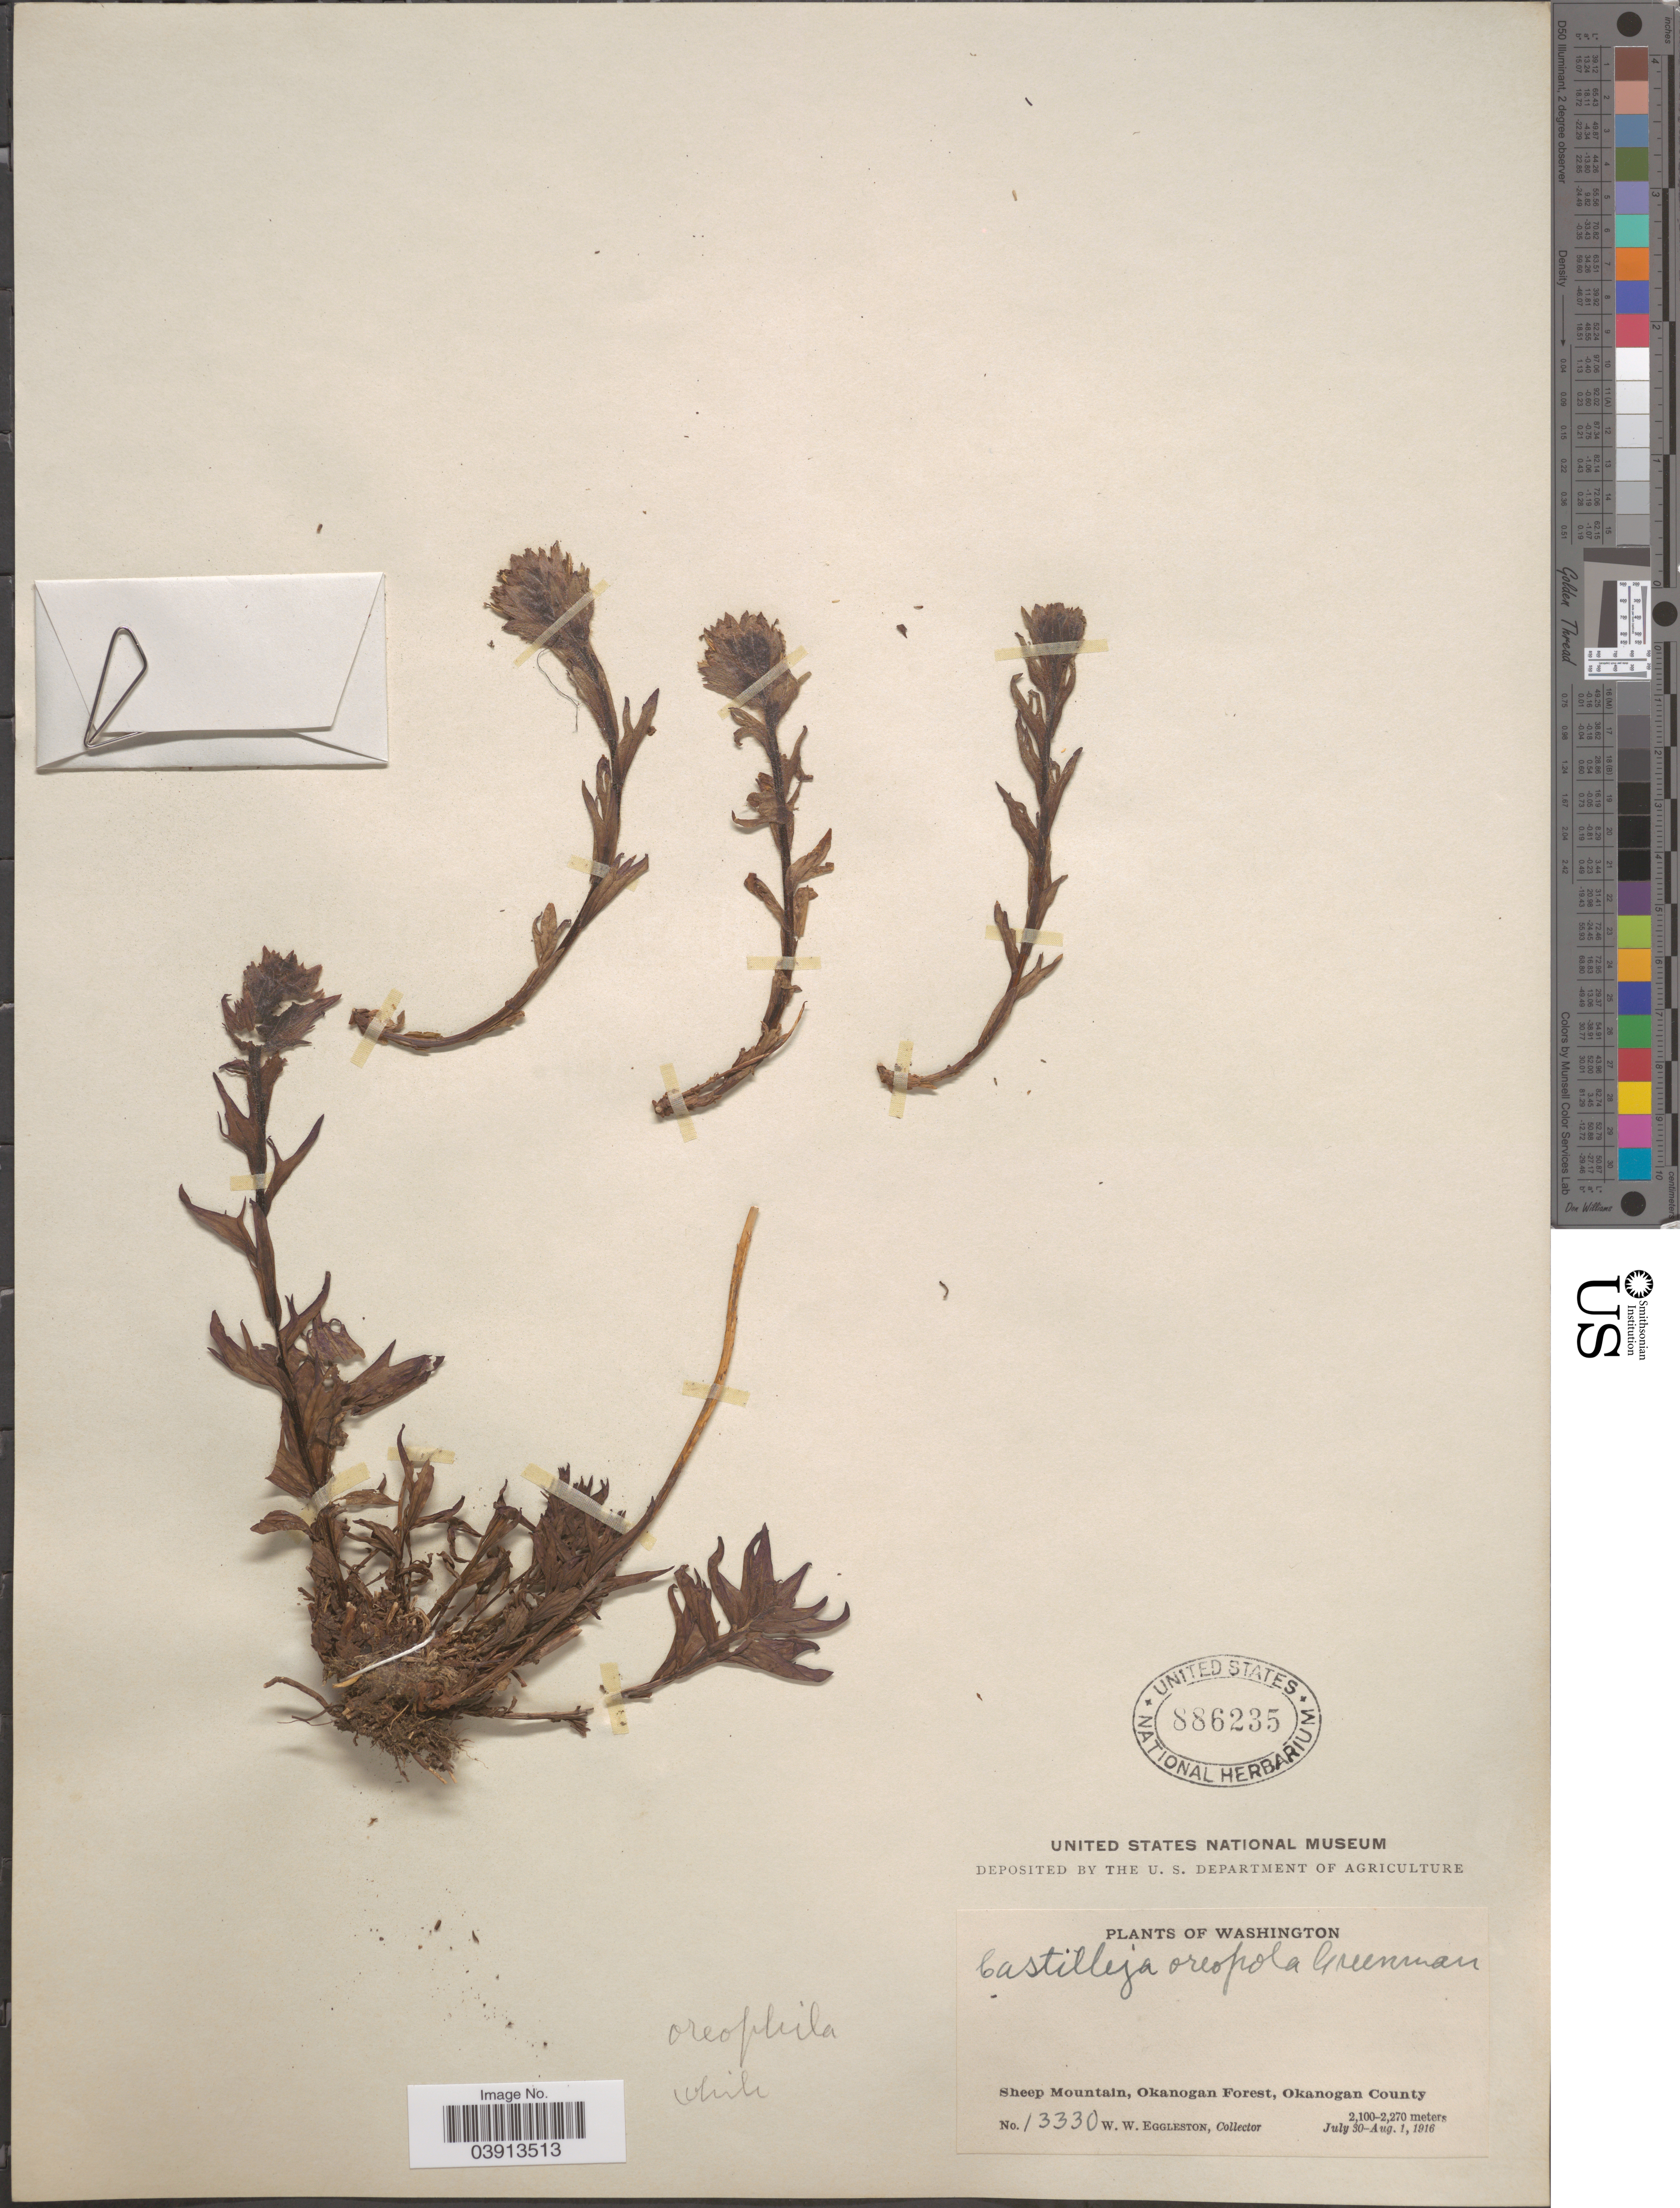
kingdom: Plantae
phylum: Tracheophyta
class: Magnoliopsida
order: Lamiales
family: Orobanchaceae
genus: Castilleja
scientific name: Castilleja parviflora var. albida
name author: (Pennell) Ownbey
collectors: W. W. Eggleston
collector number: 13330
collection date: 1916-07-30/1916-08-01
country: United States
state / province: Washington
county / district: Okanogan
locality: Sheep Mountain, Okanogan Forest, Okanogan County.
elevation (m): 2100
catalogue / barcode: US 886235